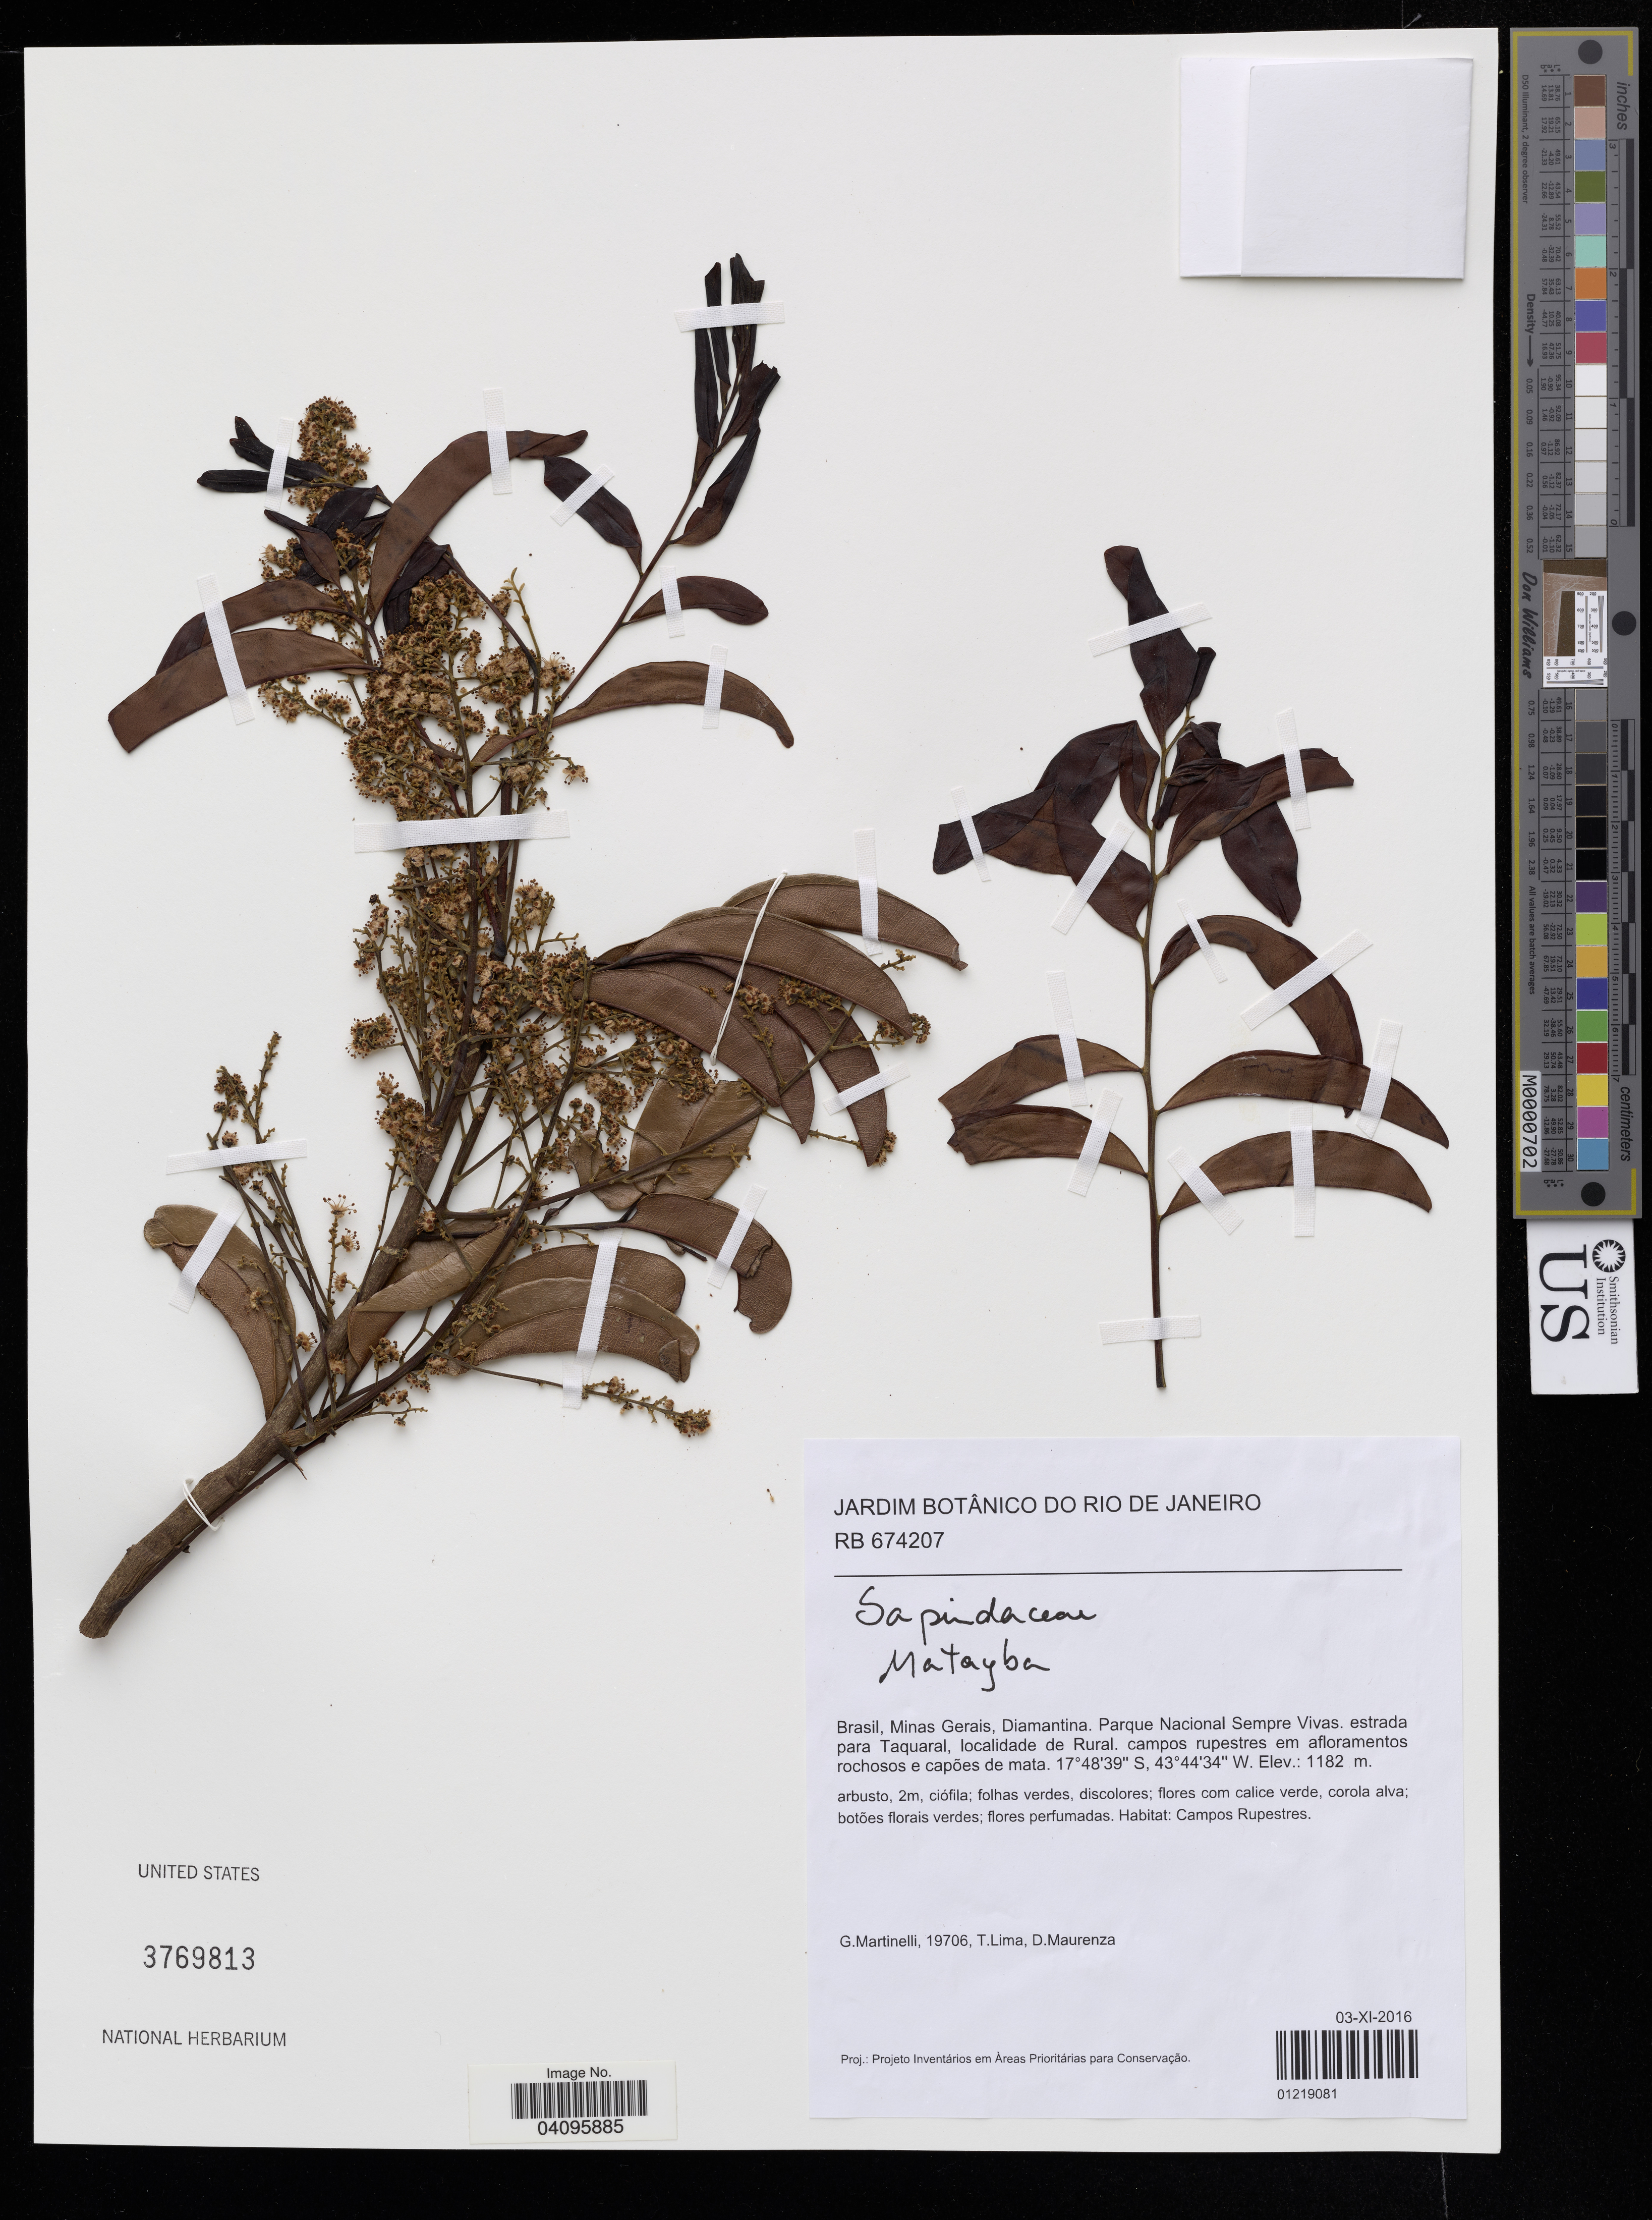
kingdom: Plantae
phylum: Tracheophyta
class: Magnoliopsida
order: Sapindales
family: Sapindaceae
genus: Matayba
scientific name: Matayba sp.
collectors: G. Martinelii, T. Lima & D. Maurenza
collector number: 19706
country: Brazil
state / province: Minas Gerais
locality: Diamantina. Parque Nacional Sempre Vivas. estrada para Taquaral, localidade de Rural.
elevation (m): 1182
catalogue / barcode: US 3769813